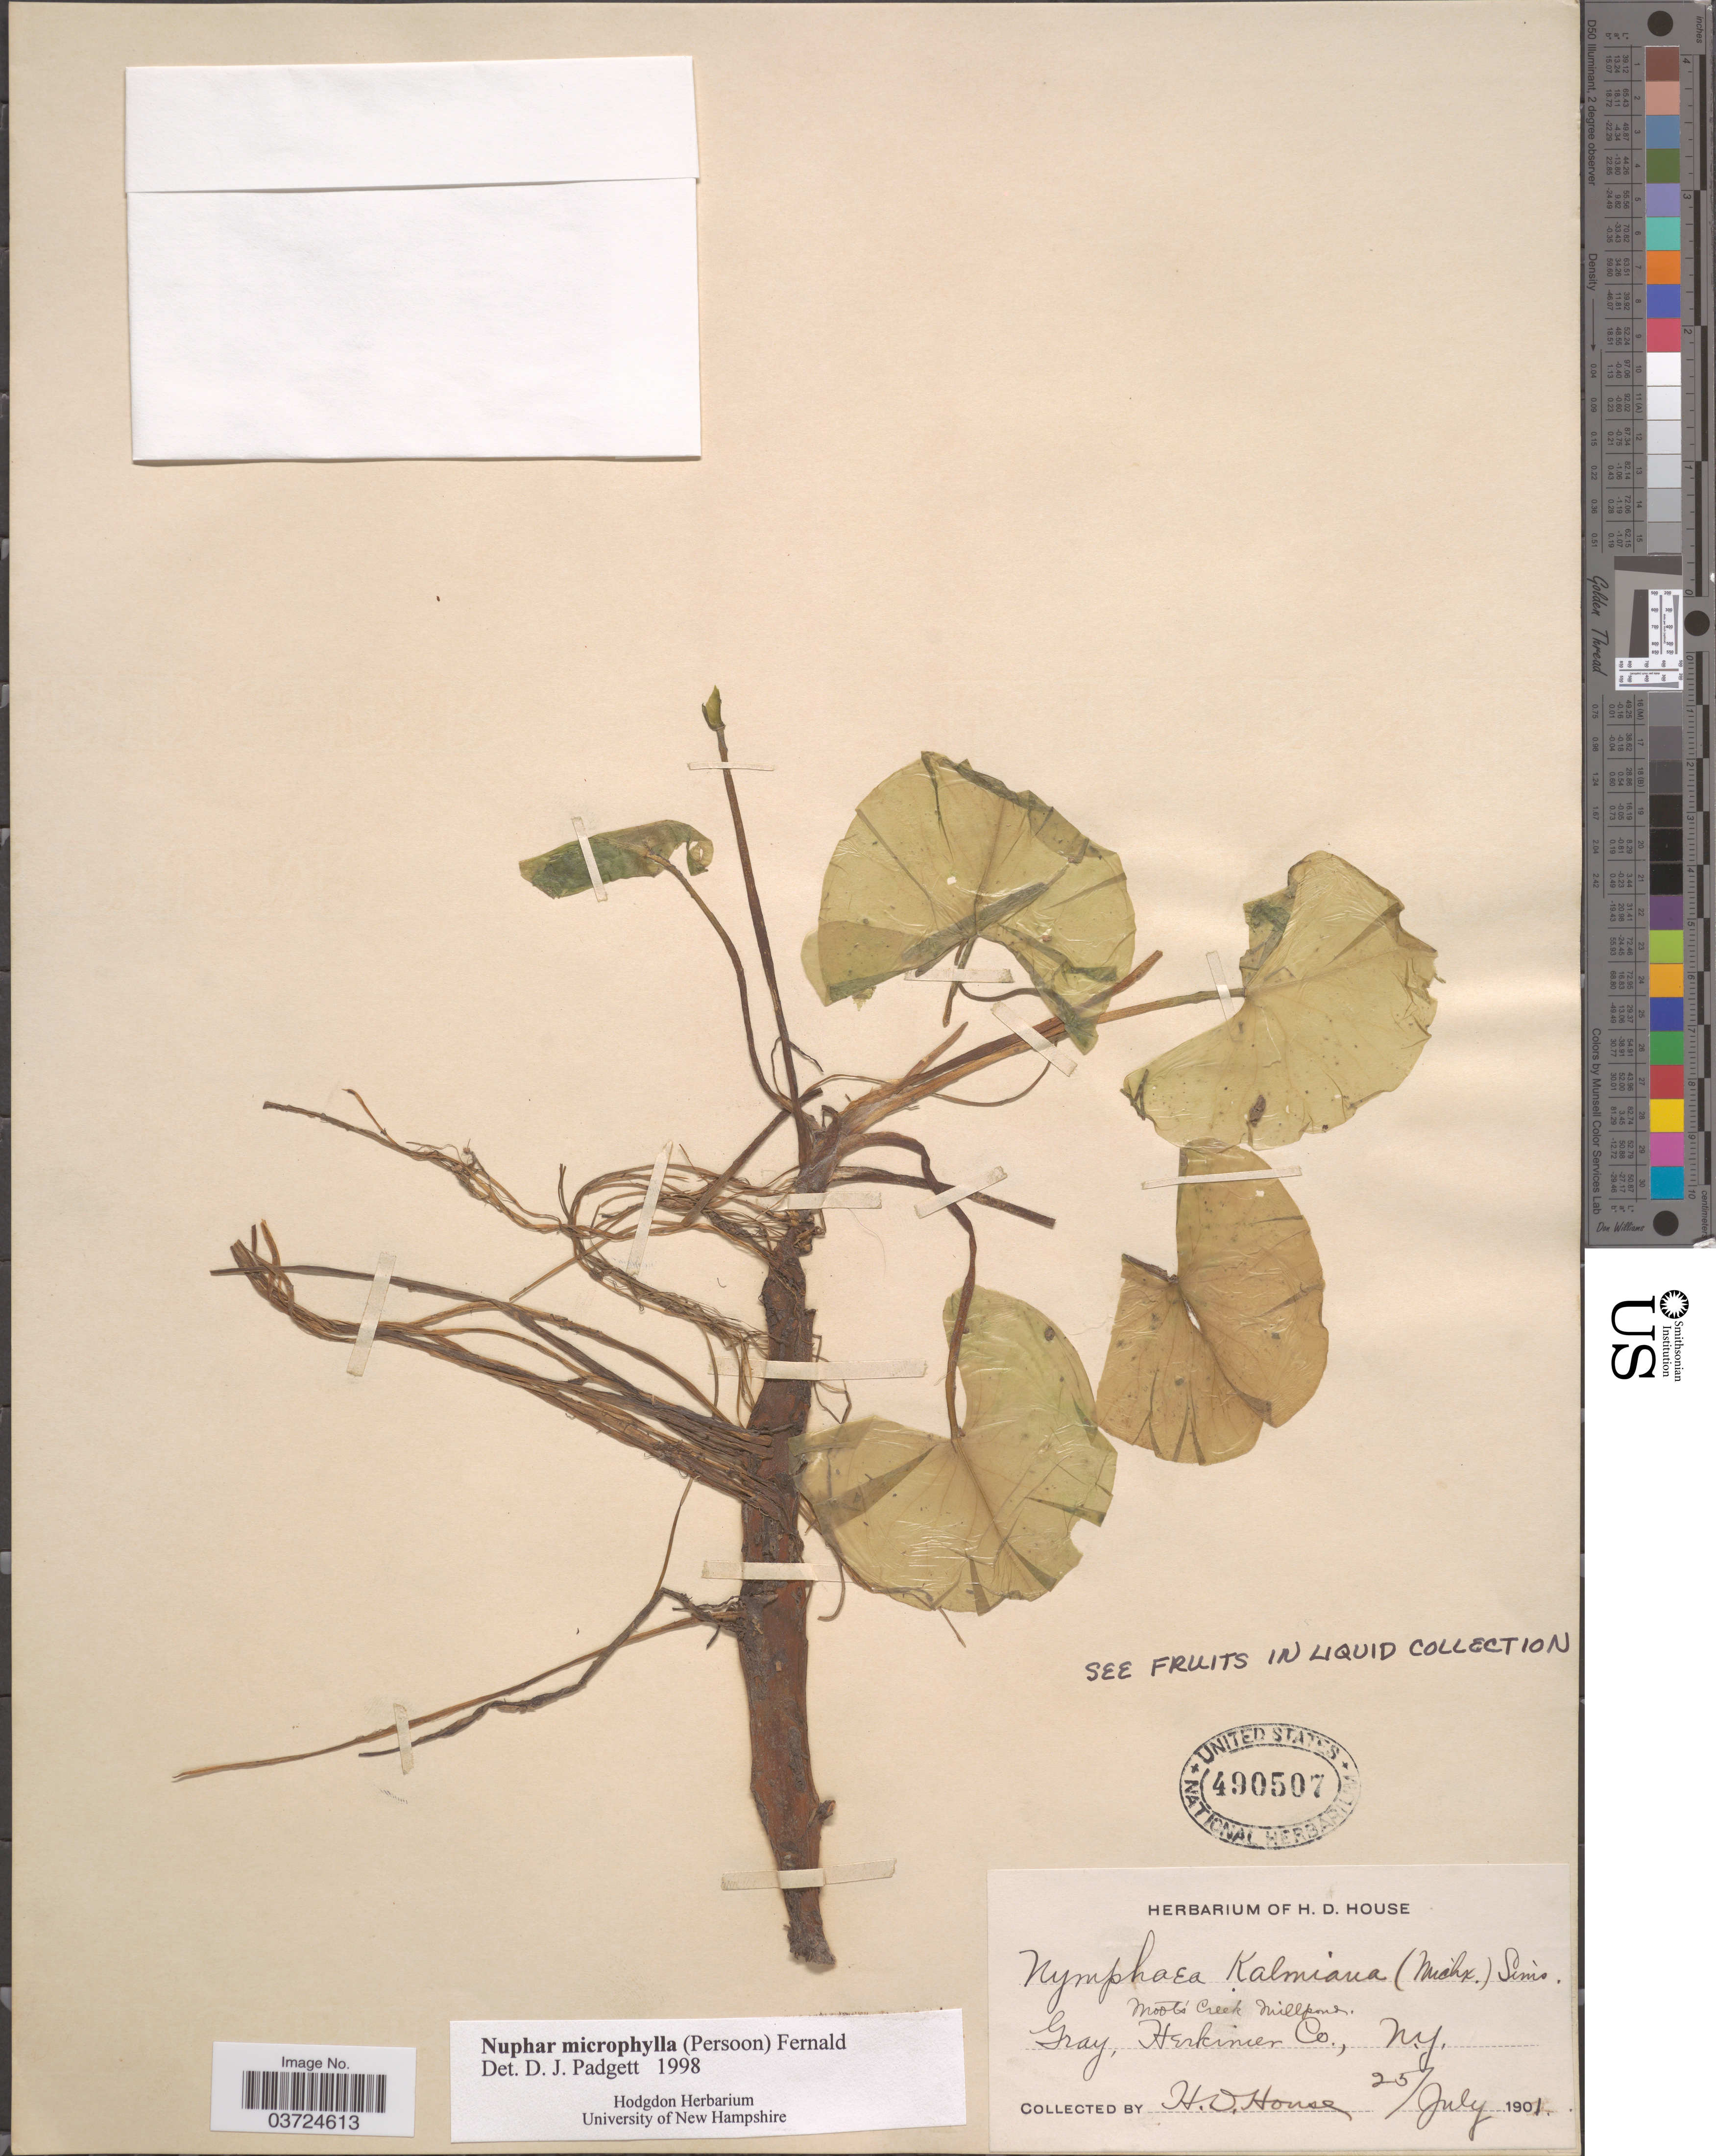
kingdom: Plantae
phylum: Tracheophyta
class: Magnoliopsida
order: Nymphaeales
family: Nymphaeaceae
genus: Nuphar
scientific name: Nuphar microphylla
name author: (Pers.) Fernald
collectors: H. D. House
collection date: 1901-07-25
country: United States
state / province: New York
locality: Moot's Creek Millpond. Gray, Herkimer Co.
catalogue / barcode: US 490507